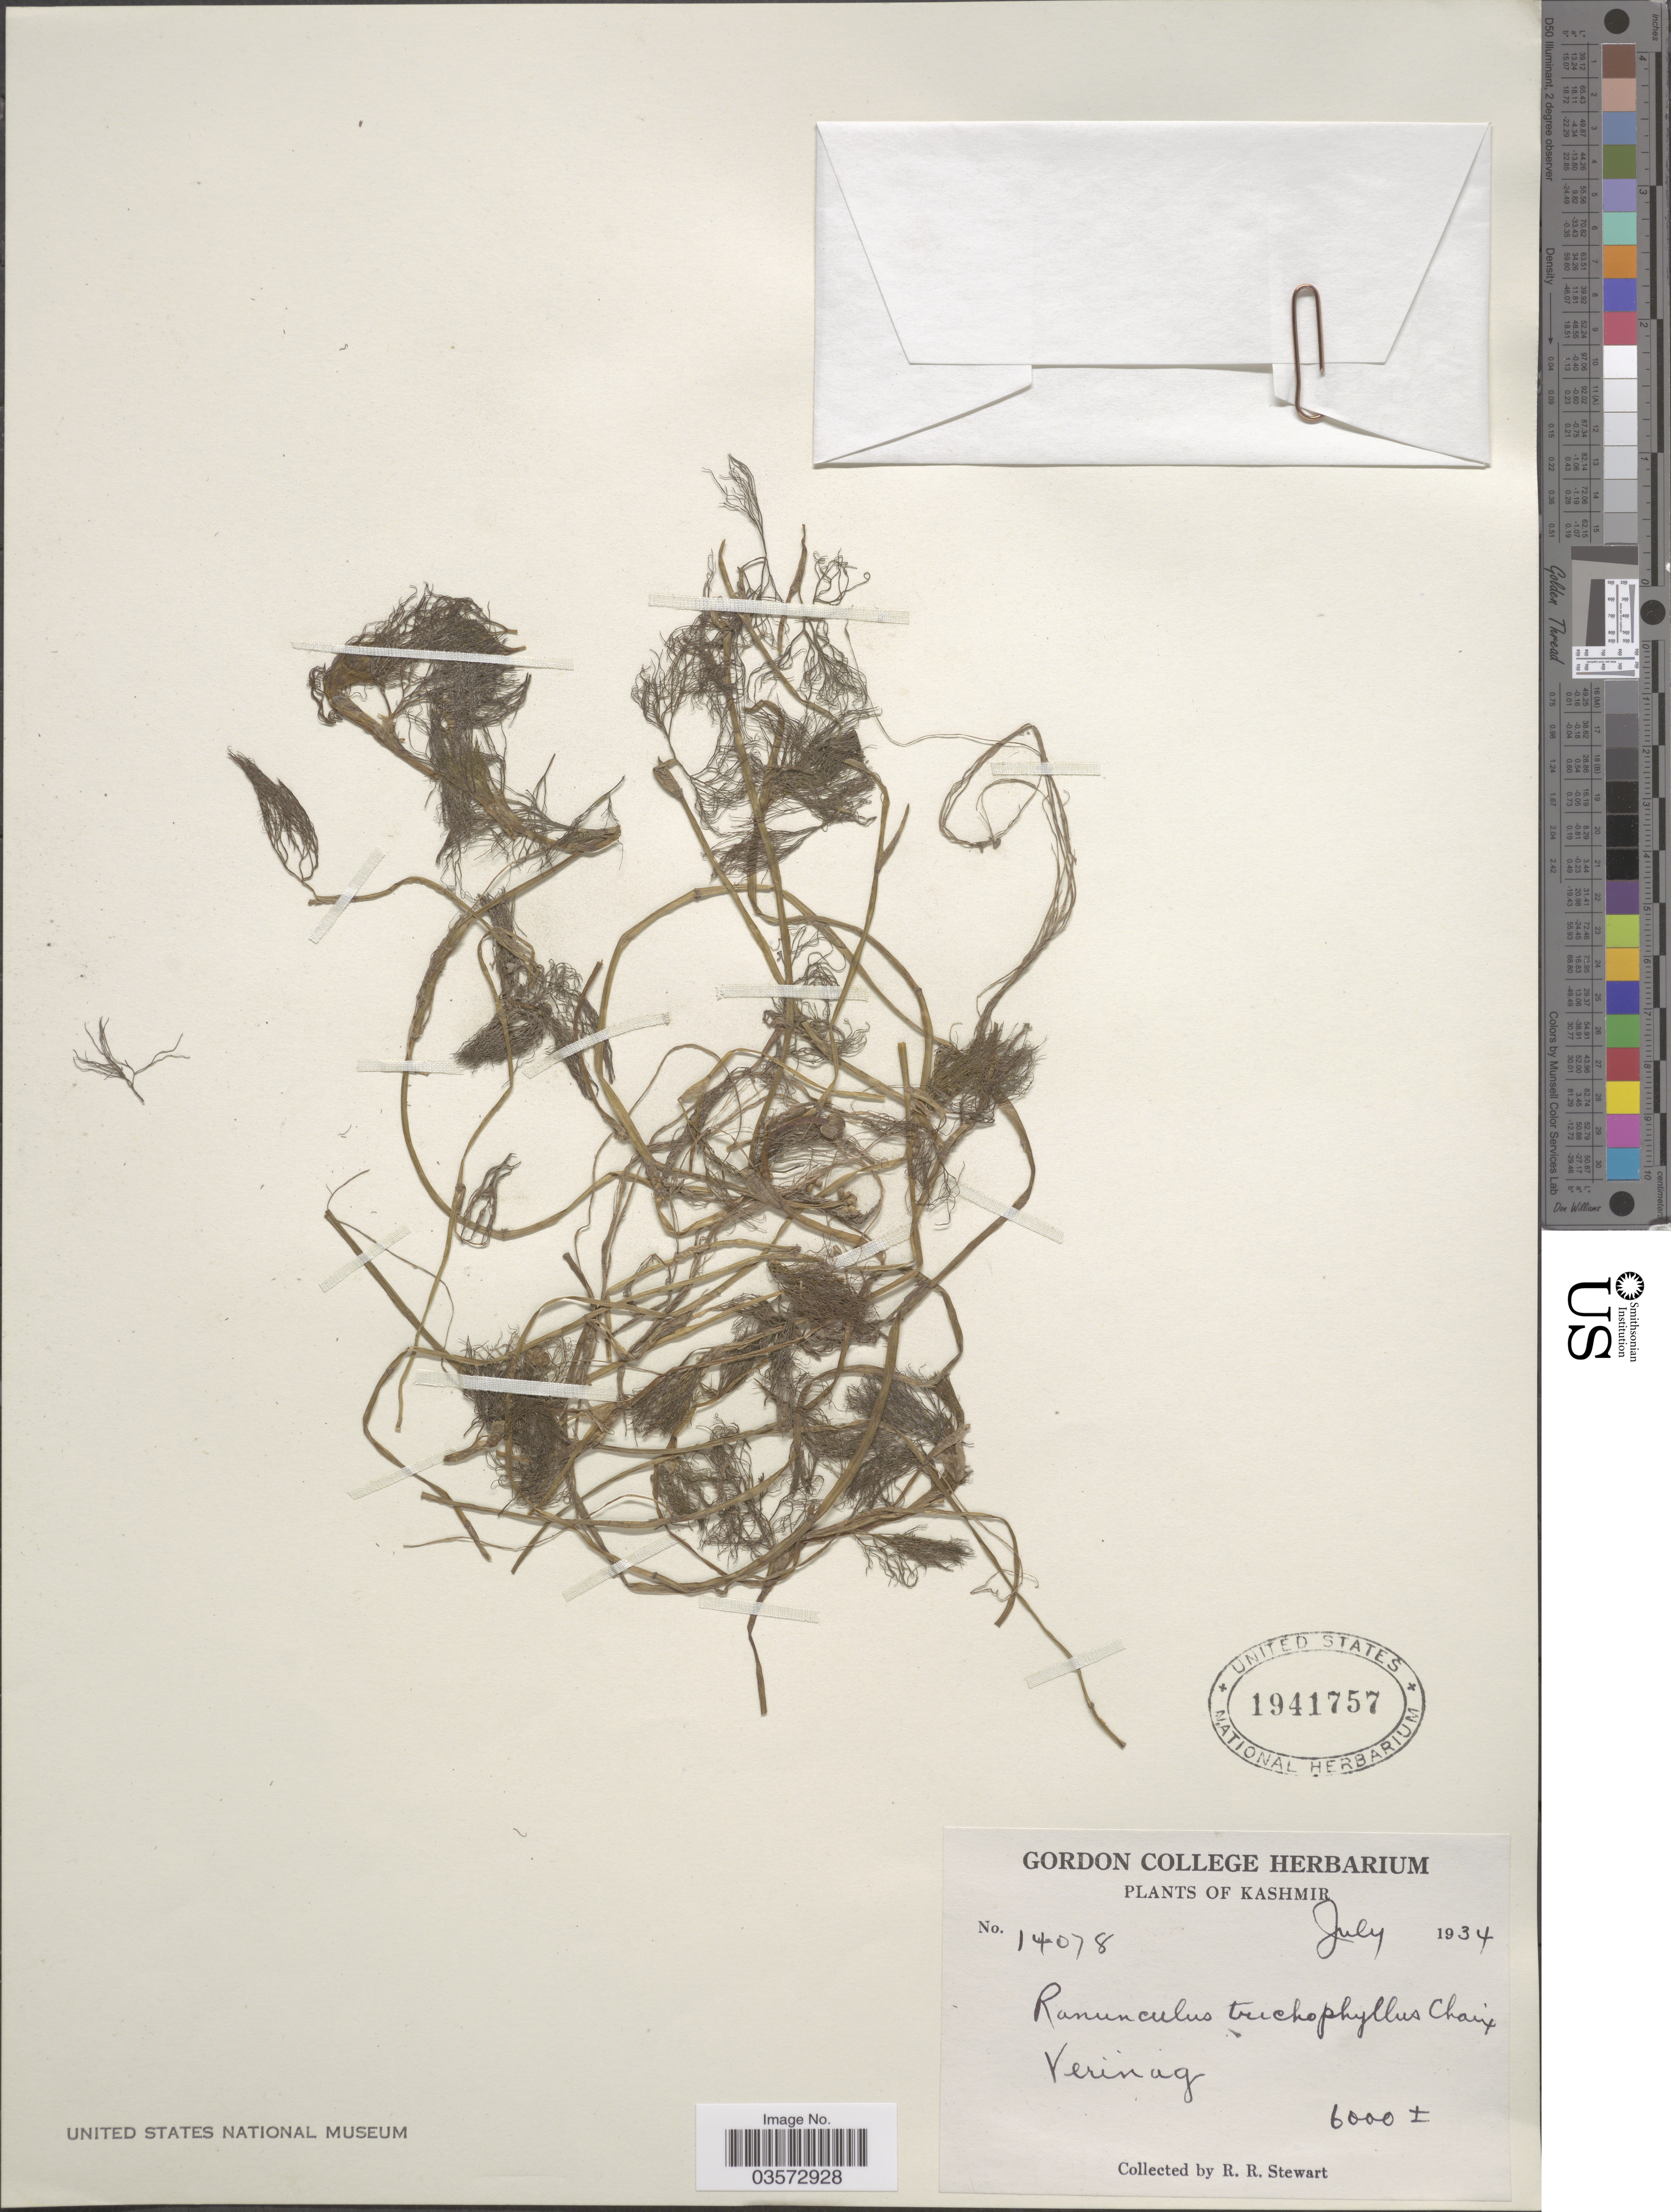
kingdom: Plantae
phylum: Tracheophyta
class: Magnoliopsida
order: Ranunculales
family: Ranunculaceae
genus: Ranunculus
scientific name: Ranunculus trichophyllus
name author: Chaix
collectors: R. Stewart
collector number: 14078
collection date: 1934-07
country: India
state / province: Jammu and Kashmir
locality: Kashmir. Verinag.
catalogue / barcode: US 1941757